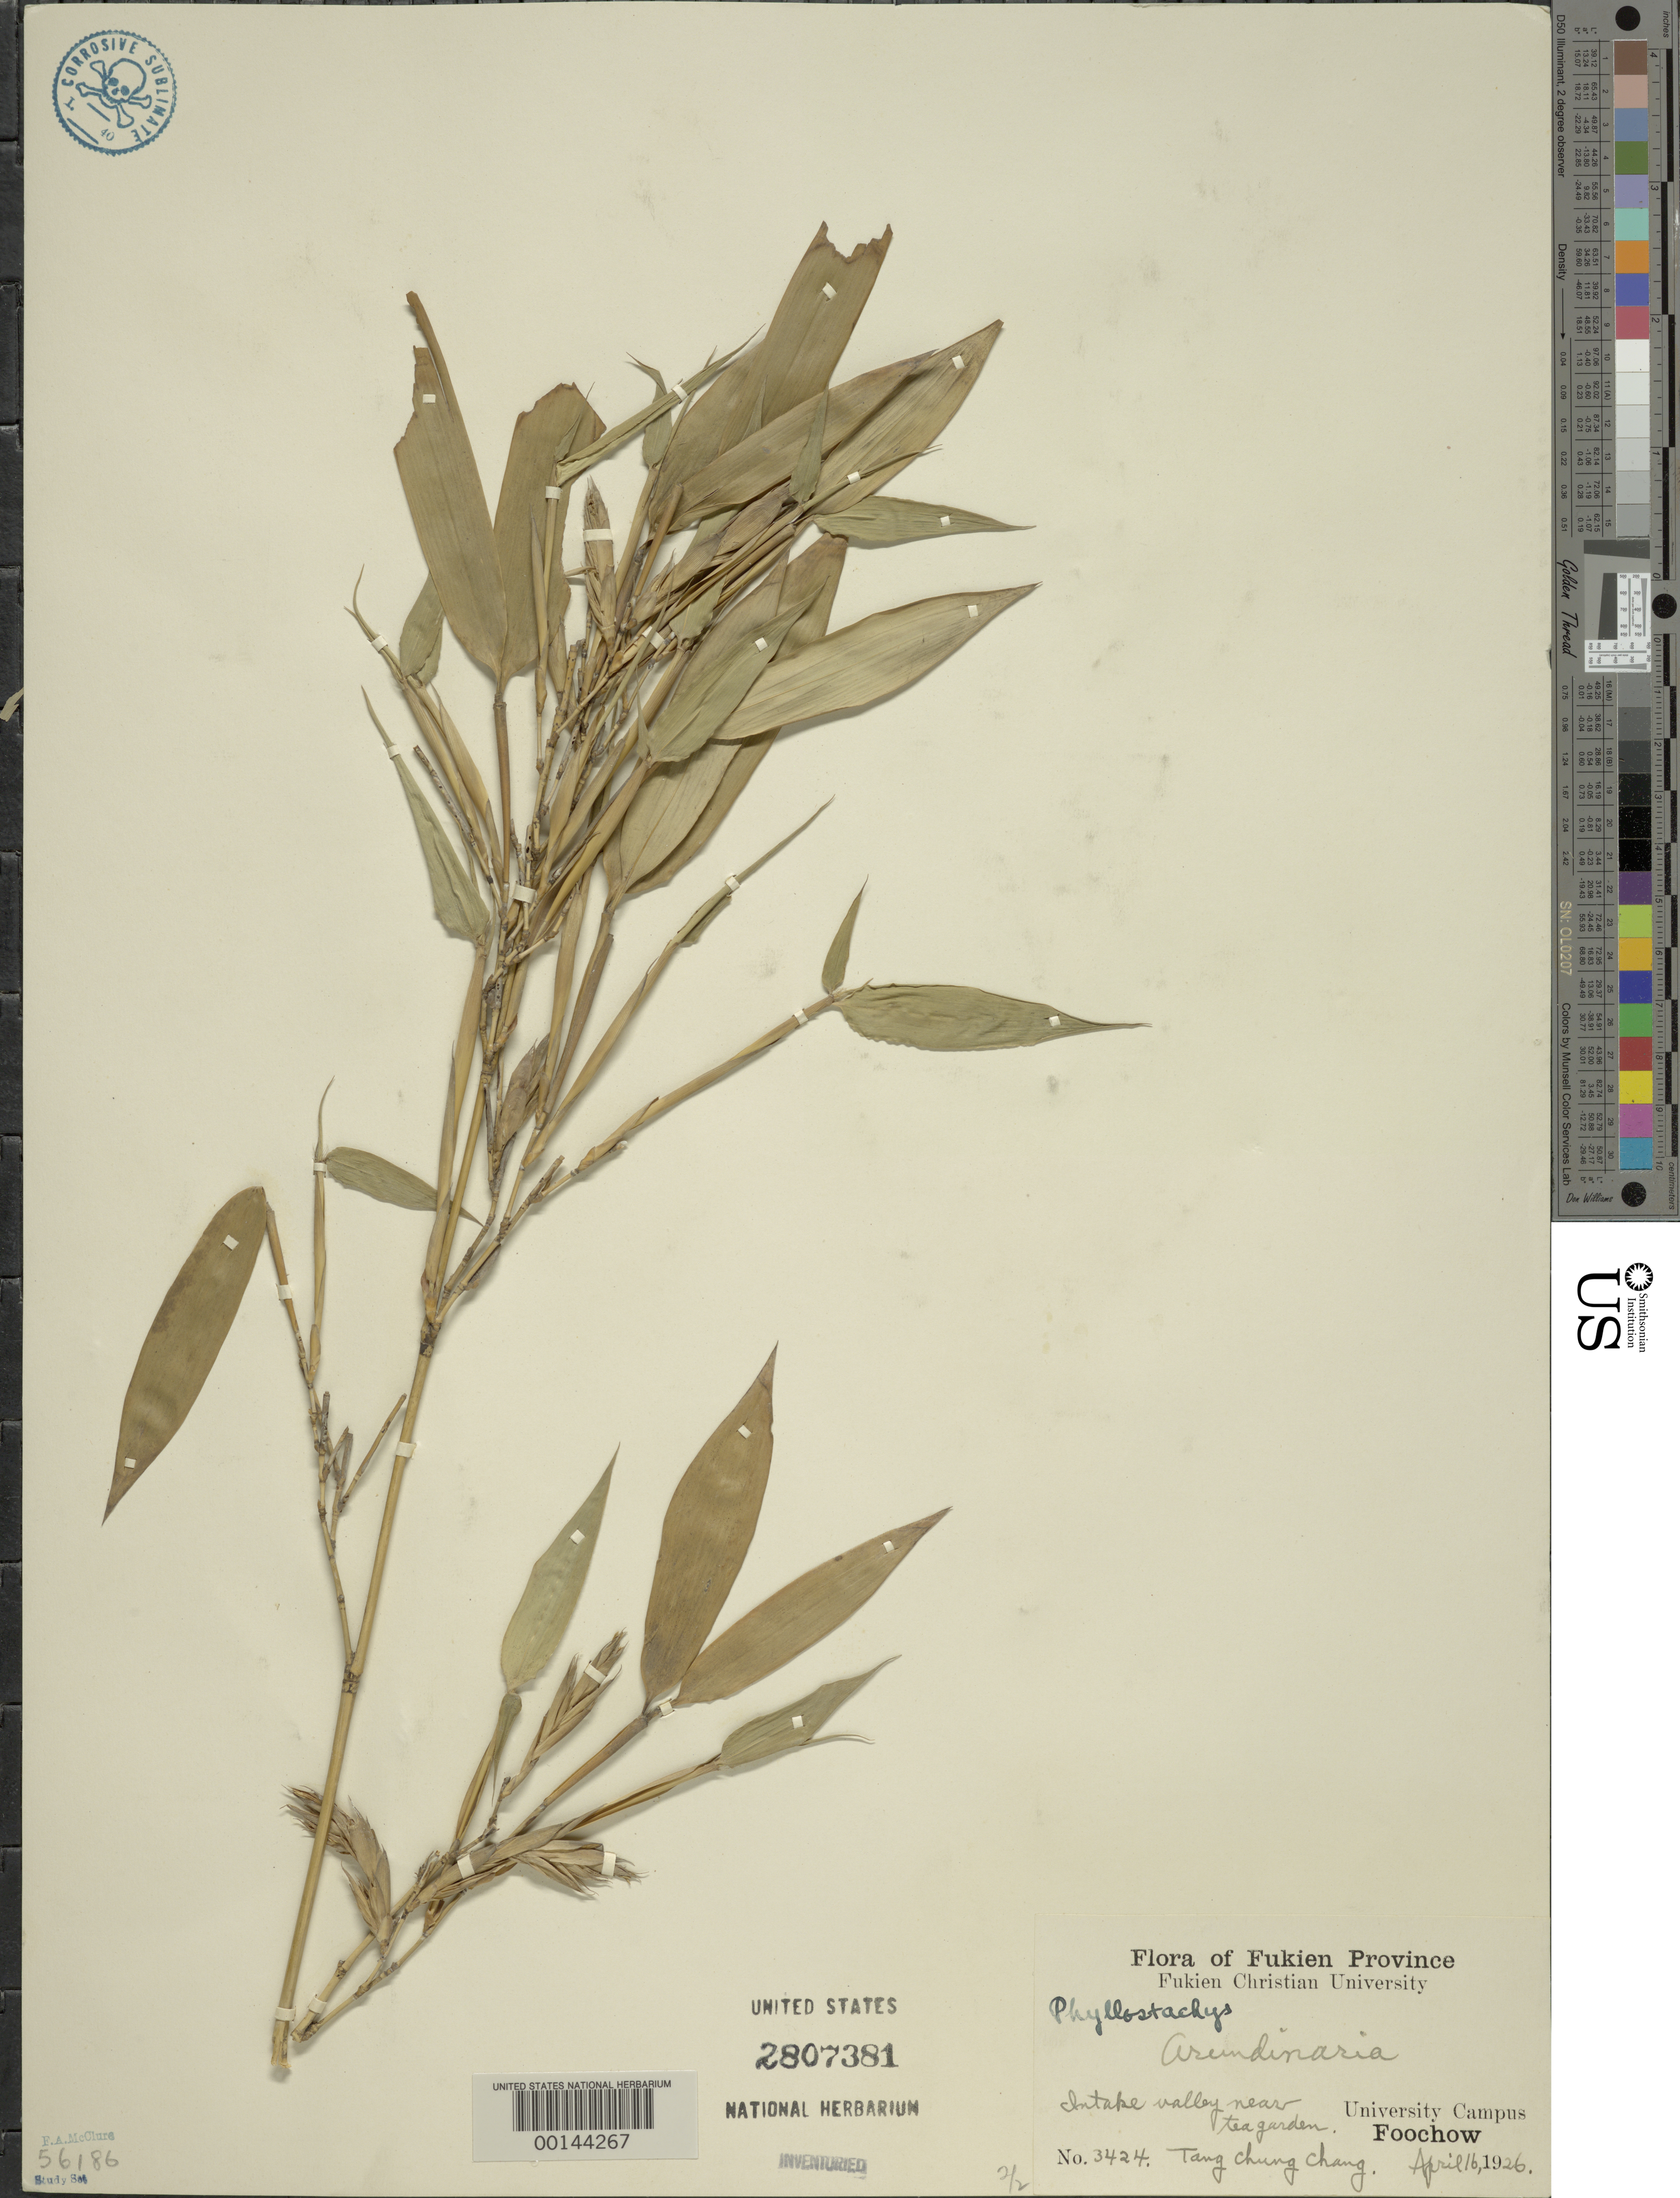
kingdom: Plantae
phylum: Tracheophyta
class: Liliopsida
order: Poales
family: Poaceae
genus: Phyllostachys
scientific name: Phyllostachys sp.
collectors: C. C. Tang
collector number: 3424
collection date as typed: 16 Apr 1926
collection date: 1926-04-16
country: China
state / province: Fujian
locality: Foochow, university campus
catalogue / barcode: US 2807381